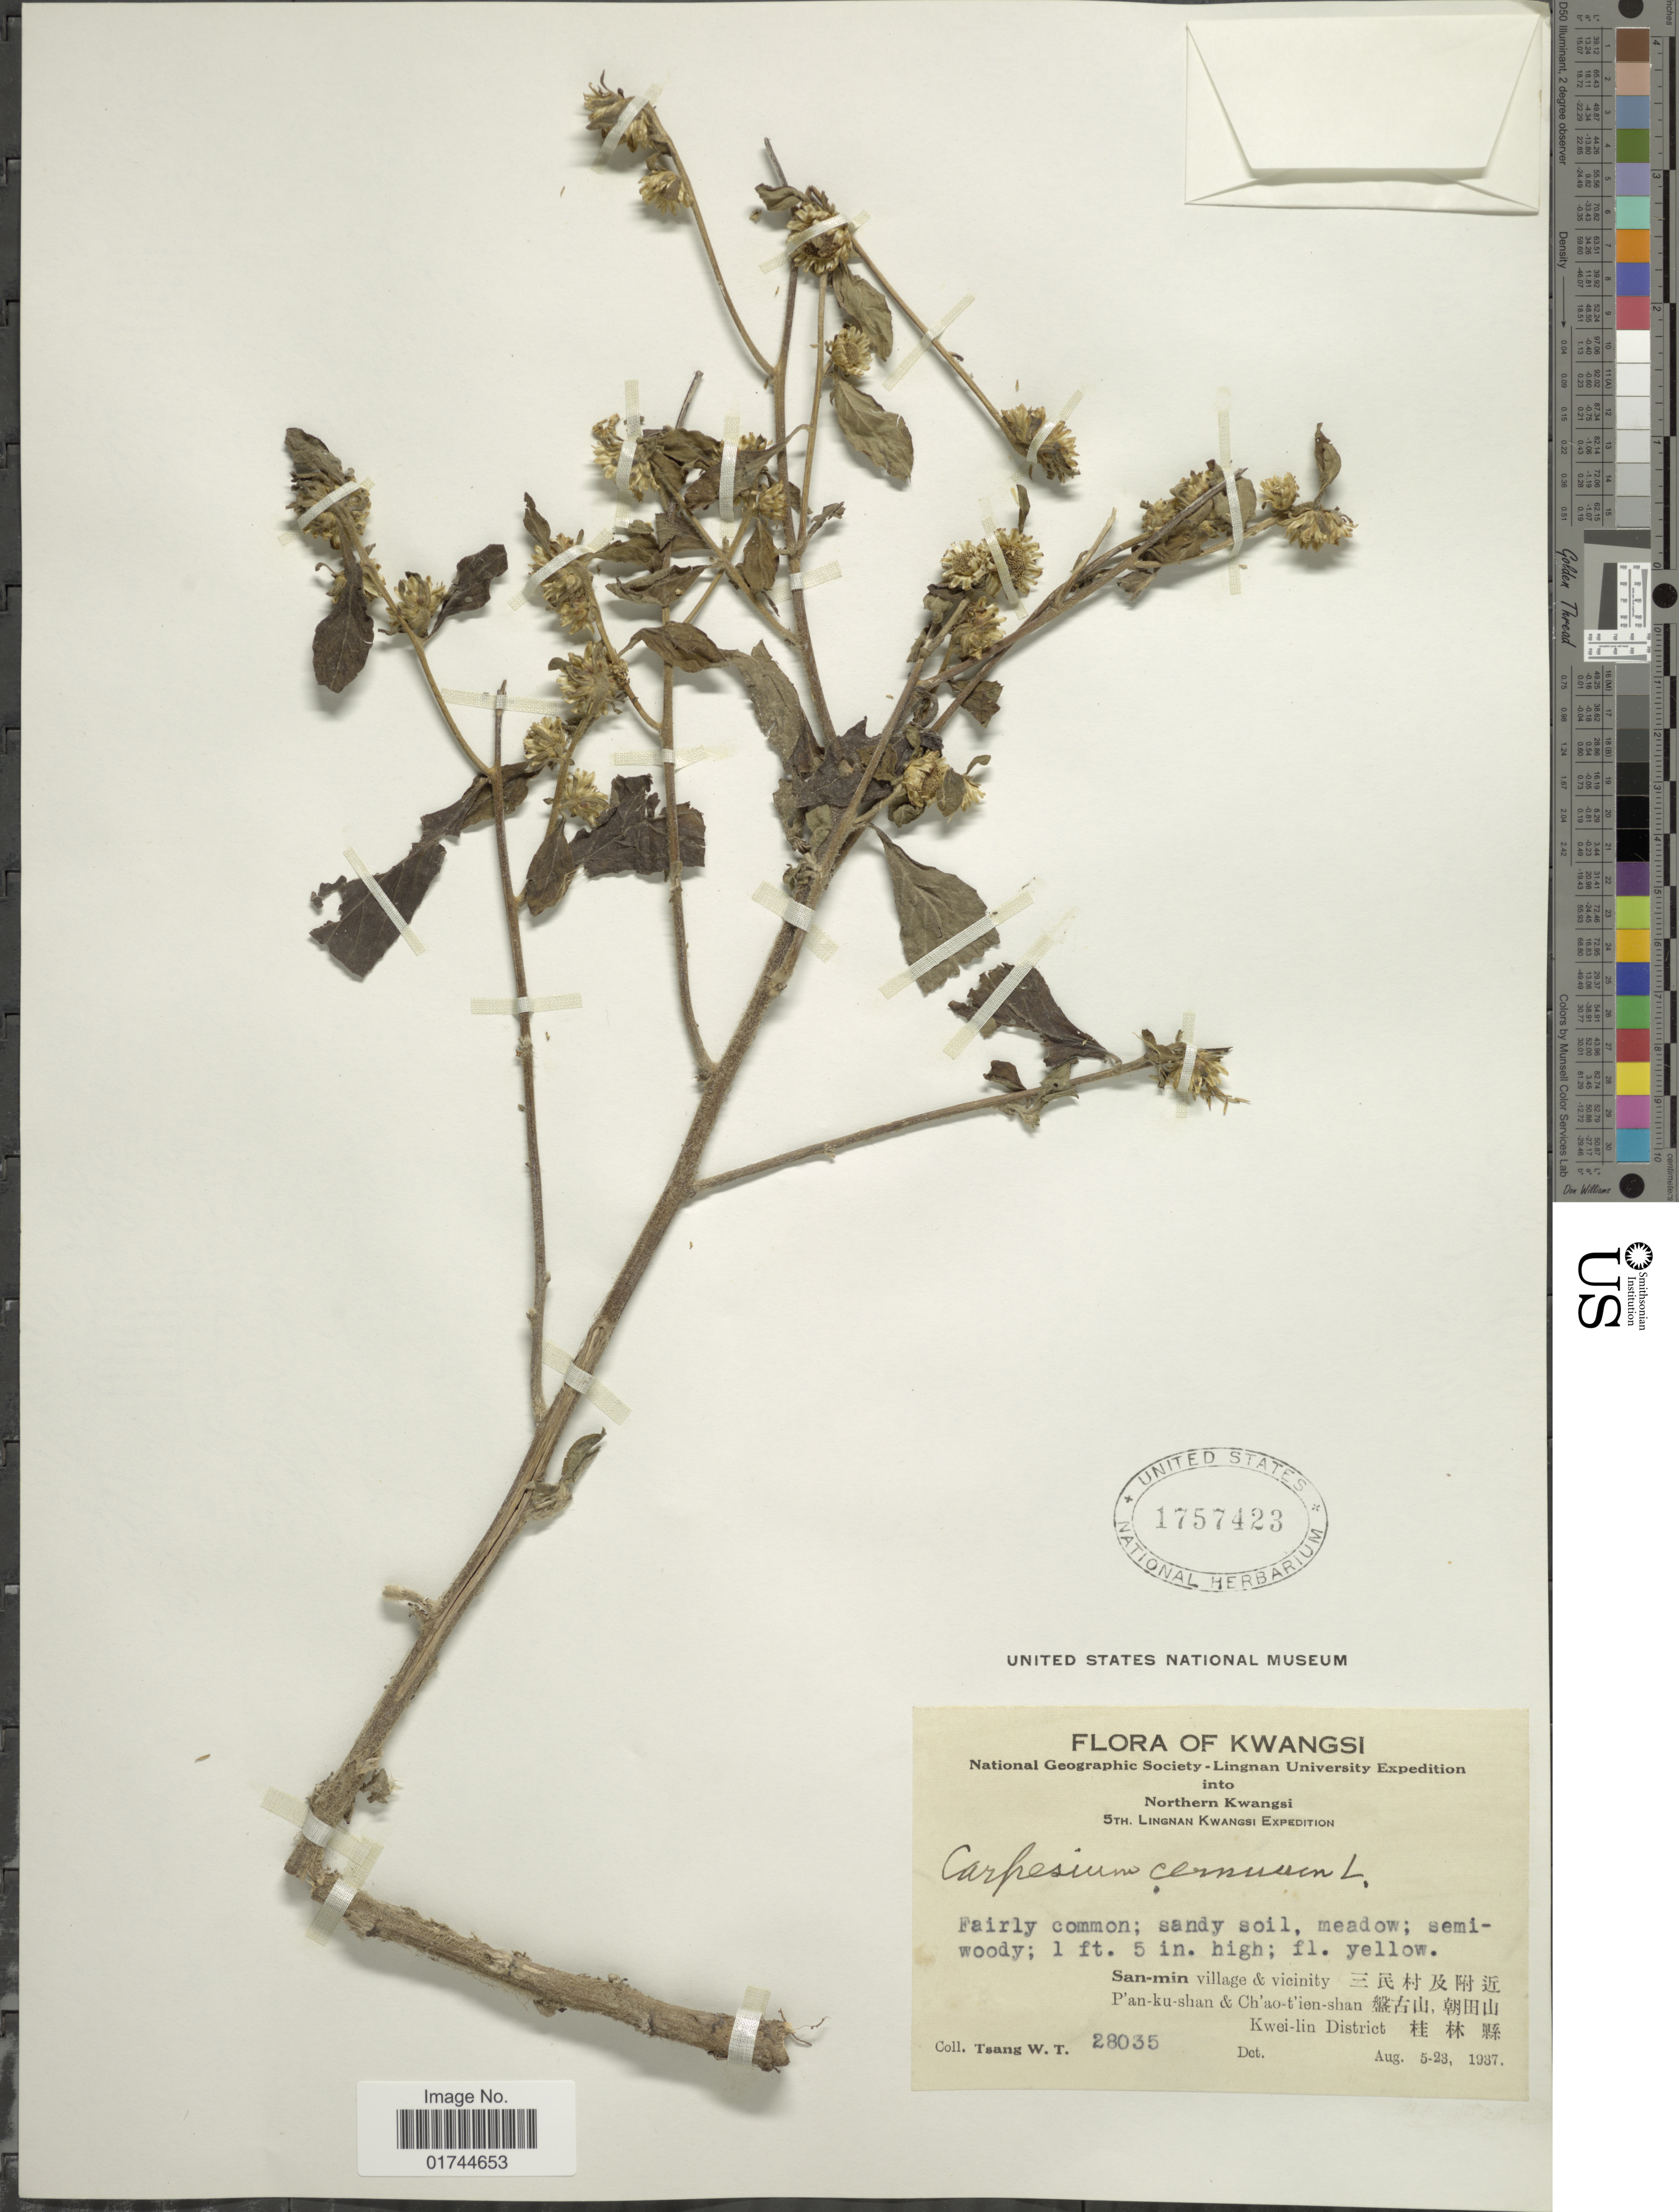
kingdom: Plantae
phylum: Tracheophyta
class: Magnoliopsida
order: Asterales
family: Asteraceae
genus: Carpesium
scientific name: Carpesium cernum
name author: L.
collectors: W. T. Tsang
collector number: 28035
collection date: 1937-08-05/1937-08-23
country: China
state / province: Guangxi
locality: Kwangsi, San-min village & vicinity, P'an ku-shan & ch'ao-t' ien-shan, Kwei-lin District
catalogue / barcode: US 1757423